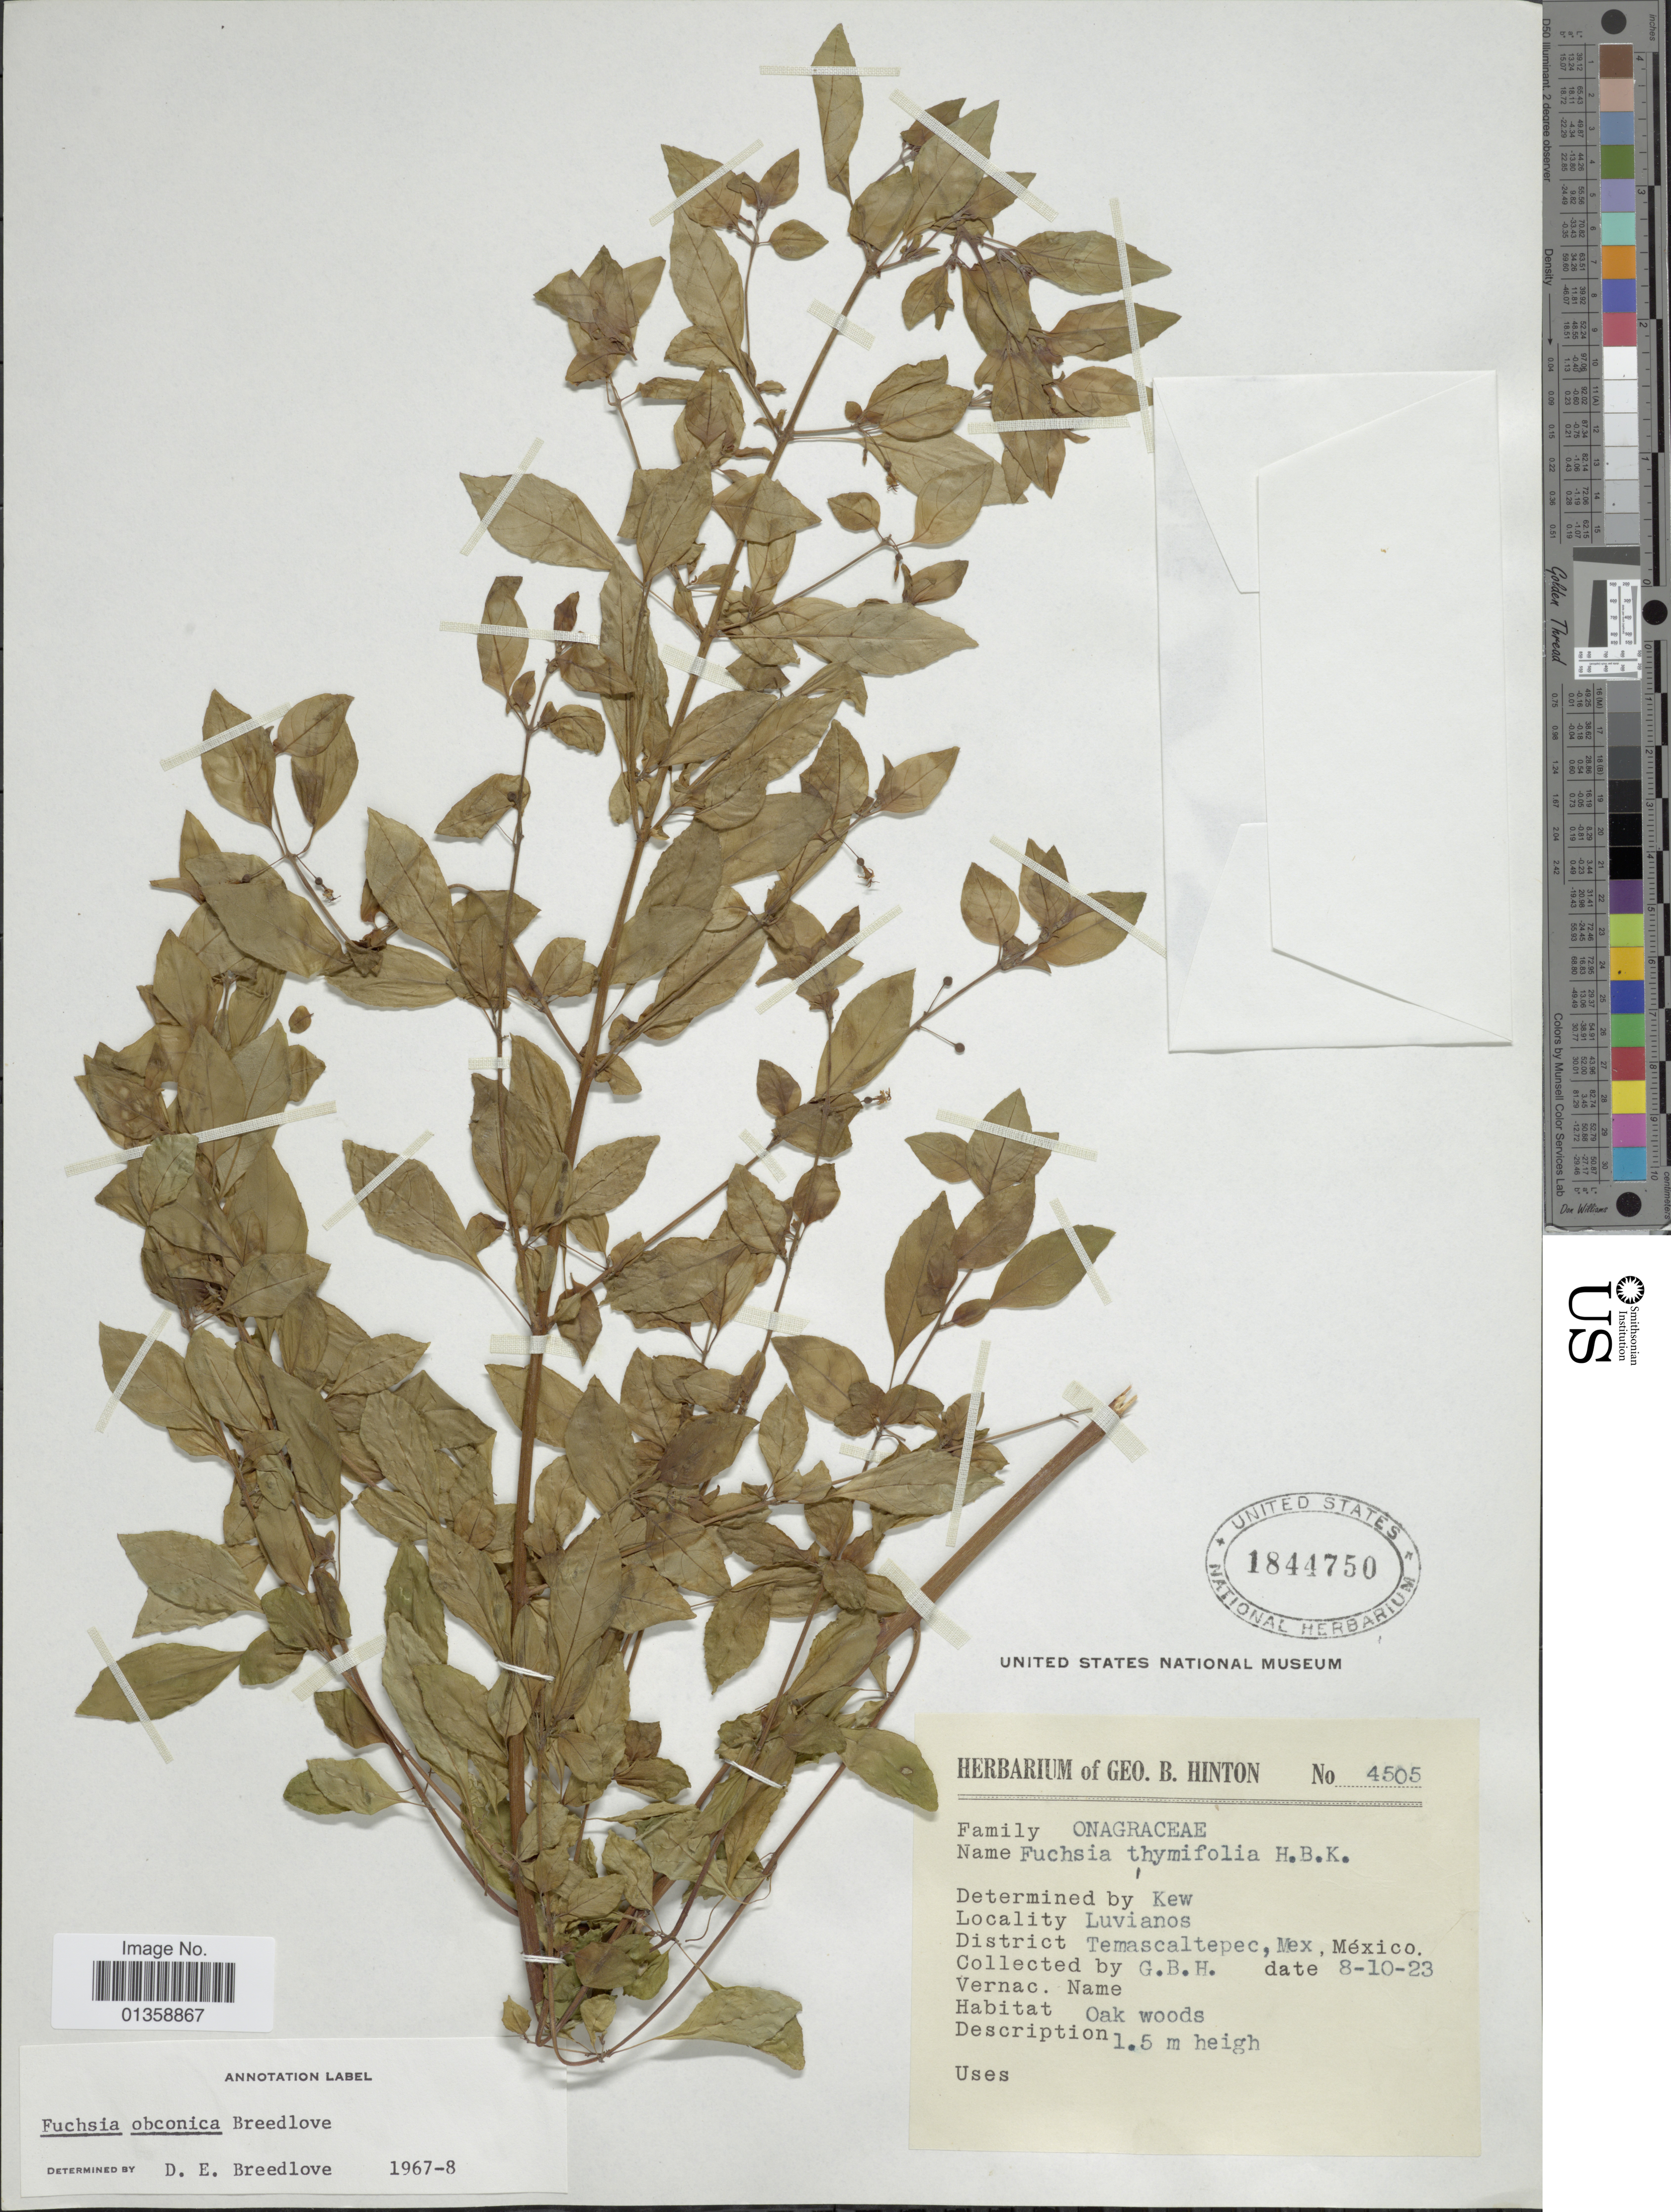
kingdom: Plantae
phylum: Tracheophyta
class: Magnoliopsida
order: Myrtales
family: Onagraceae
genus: Fuchsia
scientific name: Fuchsia obconica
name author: Breedlove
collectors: G. B. Hinton & et al.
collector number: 4505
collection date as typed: Transcribed d/m/y: 8/10/23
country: Mexico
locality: Luvianos, District Temascaltepec, Mex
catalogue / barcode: US 1844750